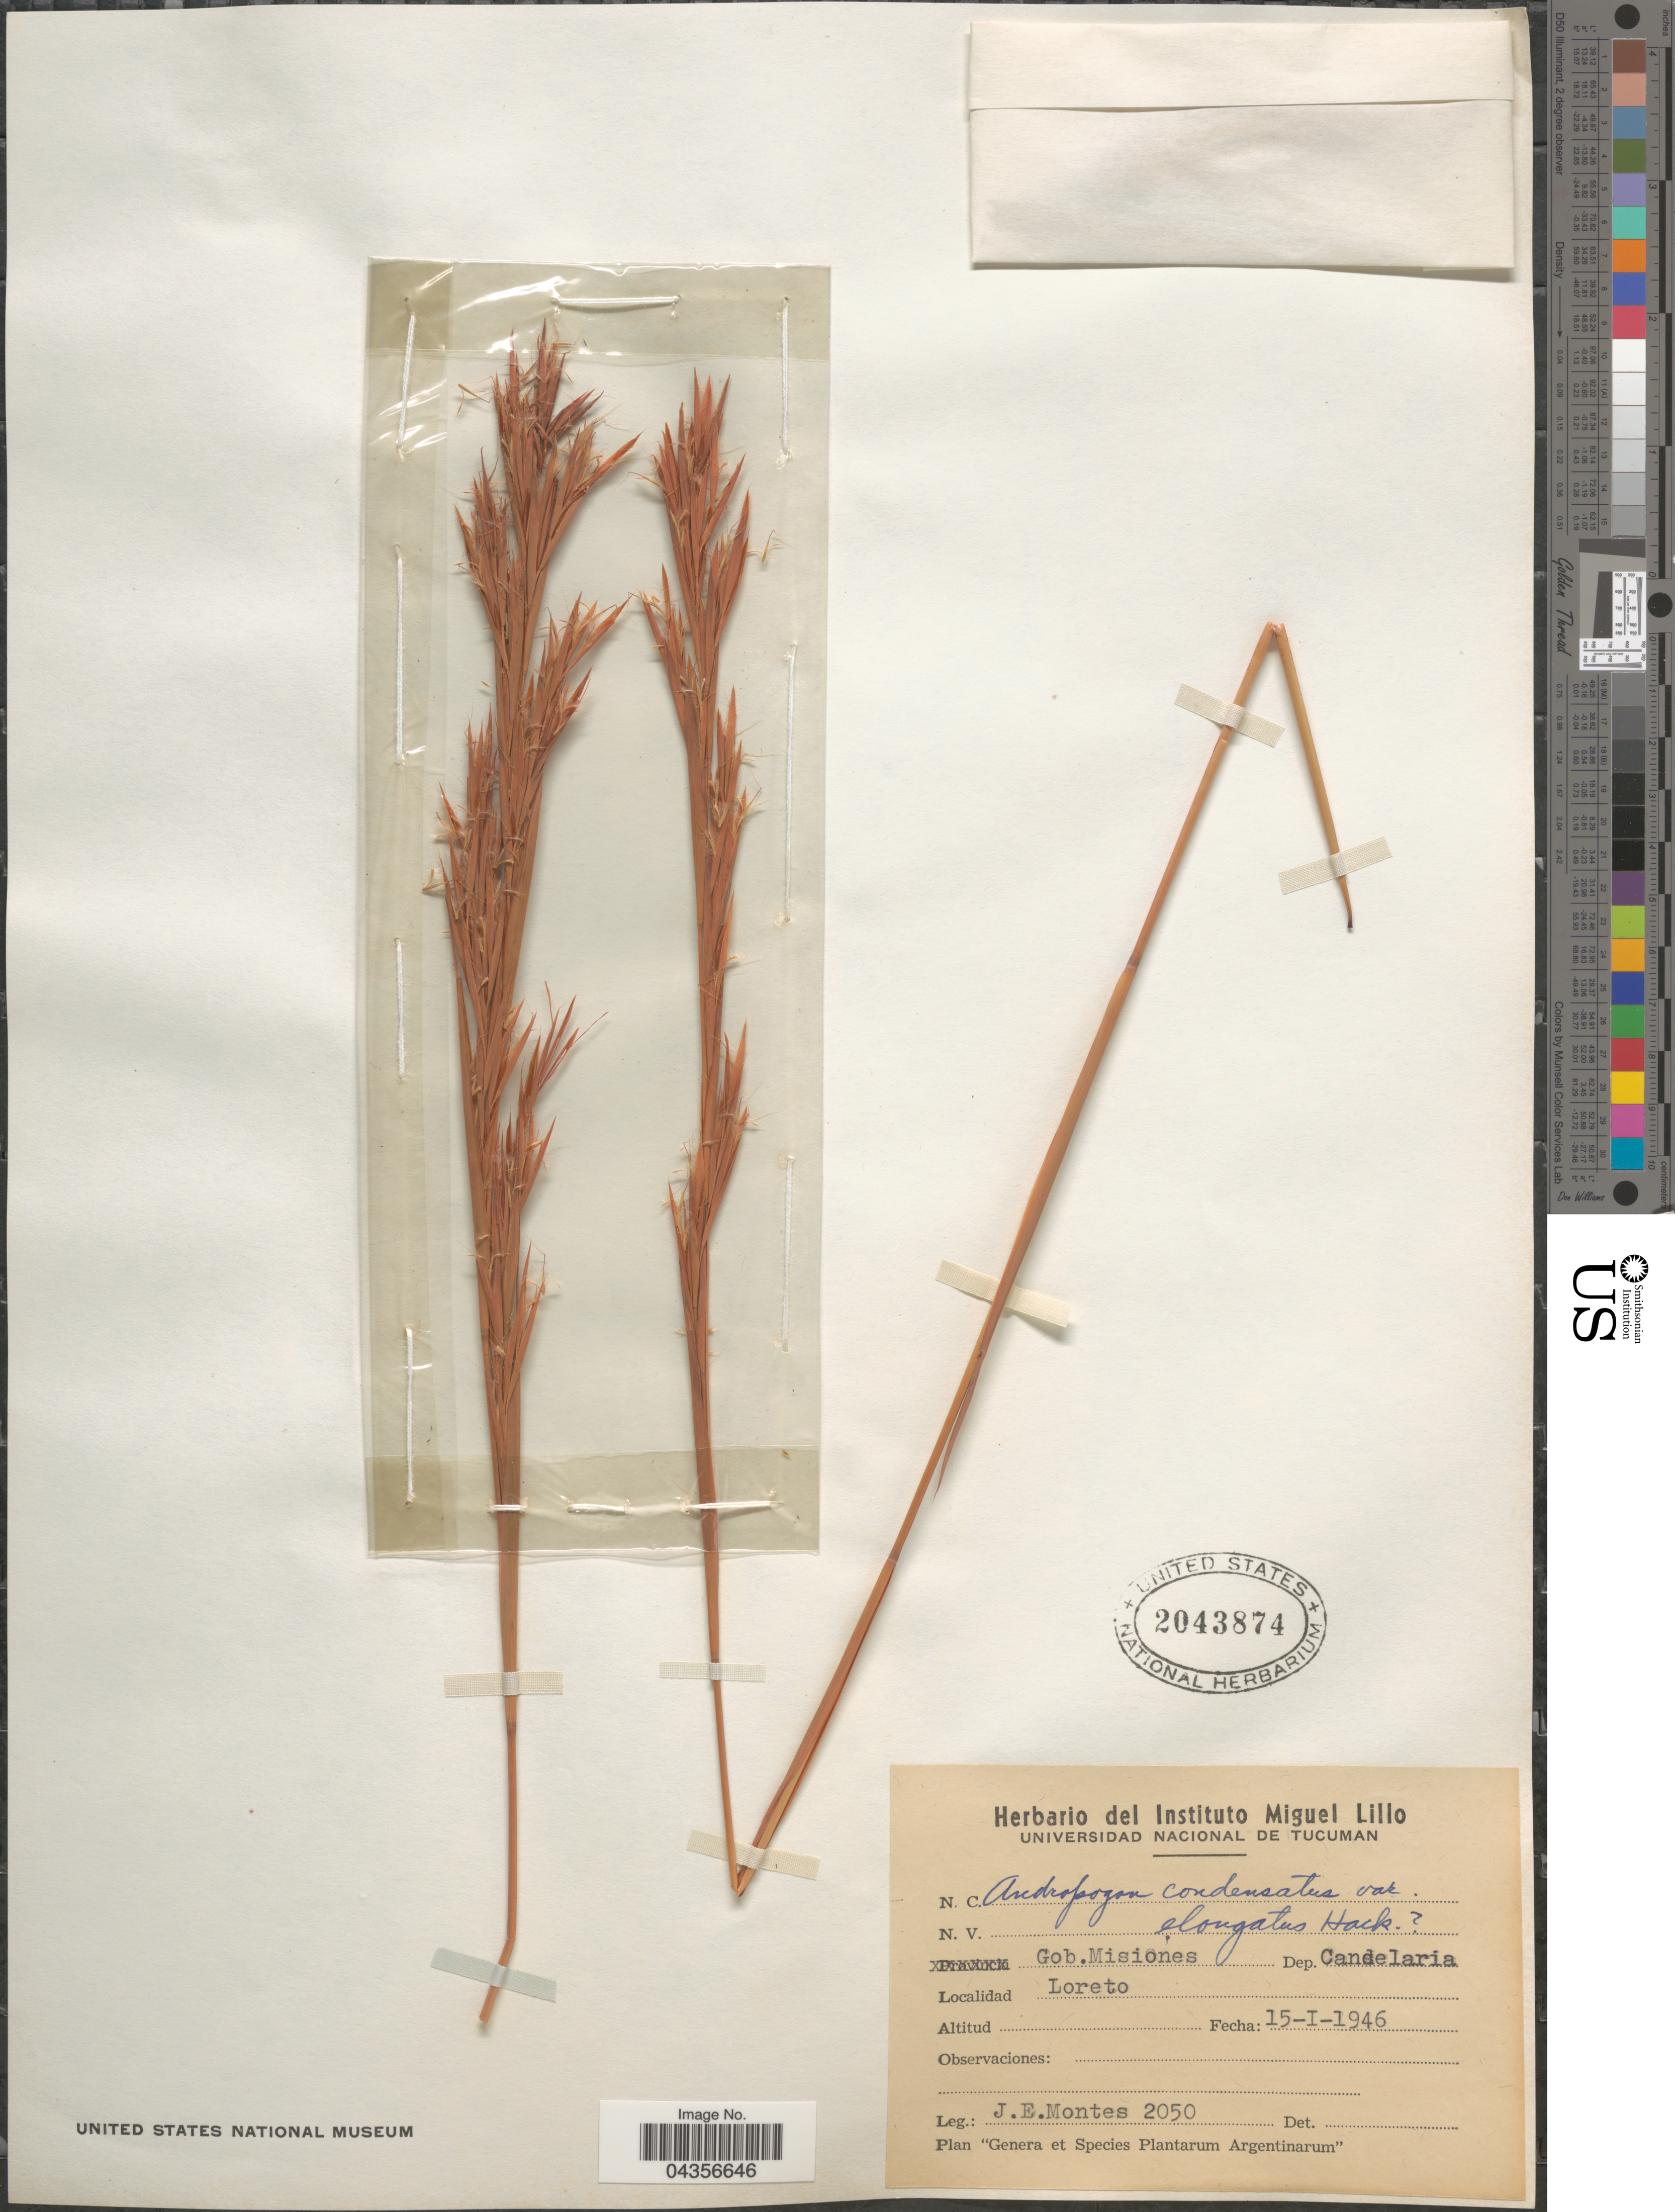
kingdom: Plantae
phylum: Tracheophyta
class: Liliopsida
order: Poales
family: Poaceae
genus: Schizachyrium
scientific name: Schizachyrium microstachyum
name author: (Desv. ex Ham.) Roseng. et al.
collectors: J. E. Montes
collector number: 2050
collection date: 1946-01-15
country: Argentina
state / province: Misiones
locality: Gob. Misiones. Dep. Candelaria. Loreto.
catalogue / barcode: US 2043874